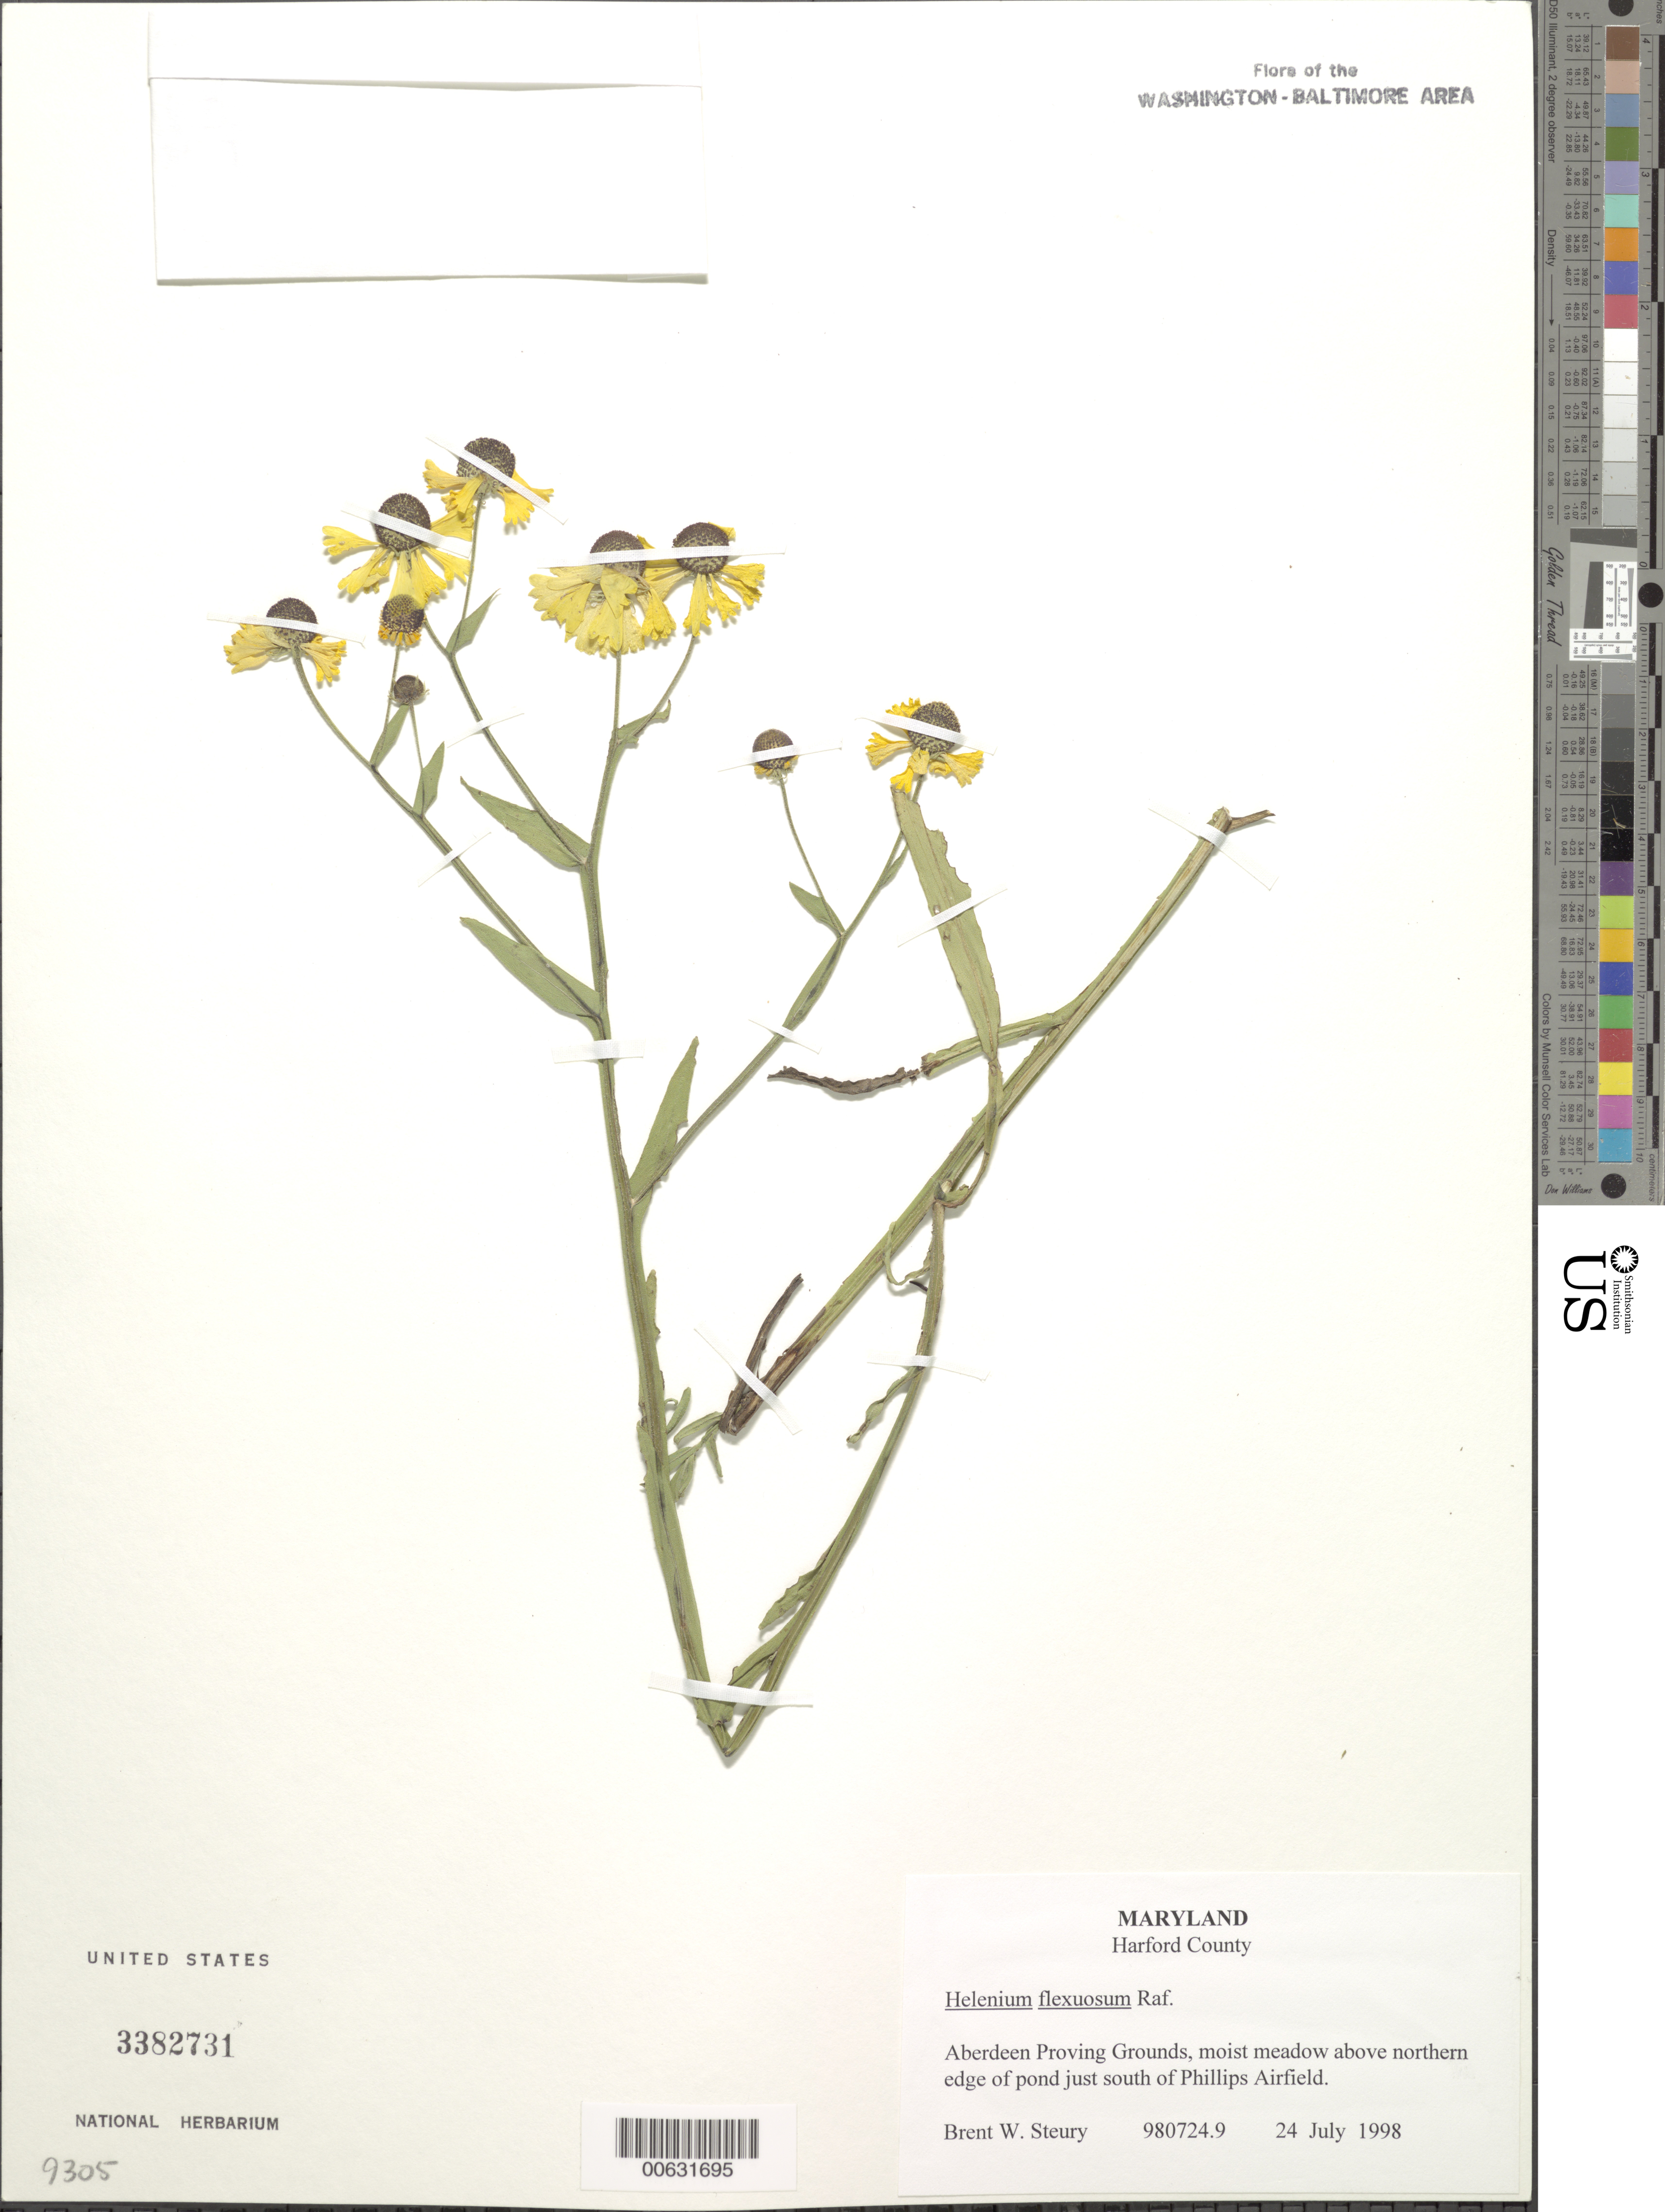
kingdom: Plantae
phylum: Tracheophyta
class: Magnoliopsida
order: Asterales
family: Asteraceae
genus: Helenium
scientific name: Helenium flexuosum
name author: Raf.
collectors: B. Steury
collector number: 980724.9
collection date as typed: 24 Jul 1998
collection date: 1998-07-24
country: United States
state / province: Maryland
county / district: Harford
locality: Aberdeen Proving Grounds, south of Phillips Airfield.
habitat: Moist meadow above northern edge of pond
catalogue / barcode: US 3382731